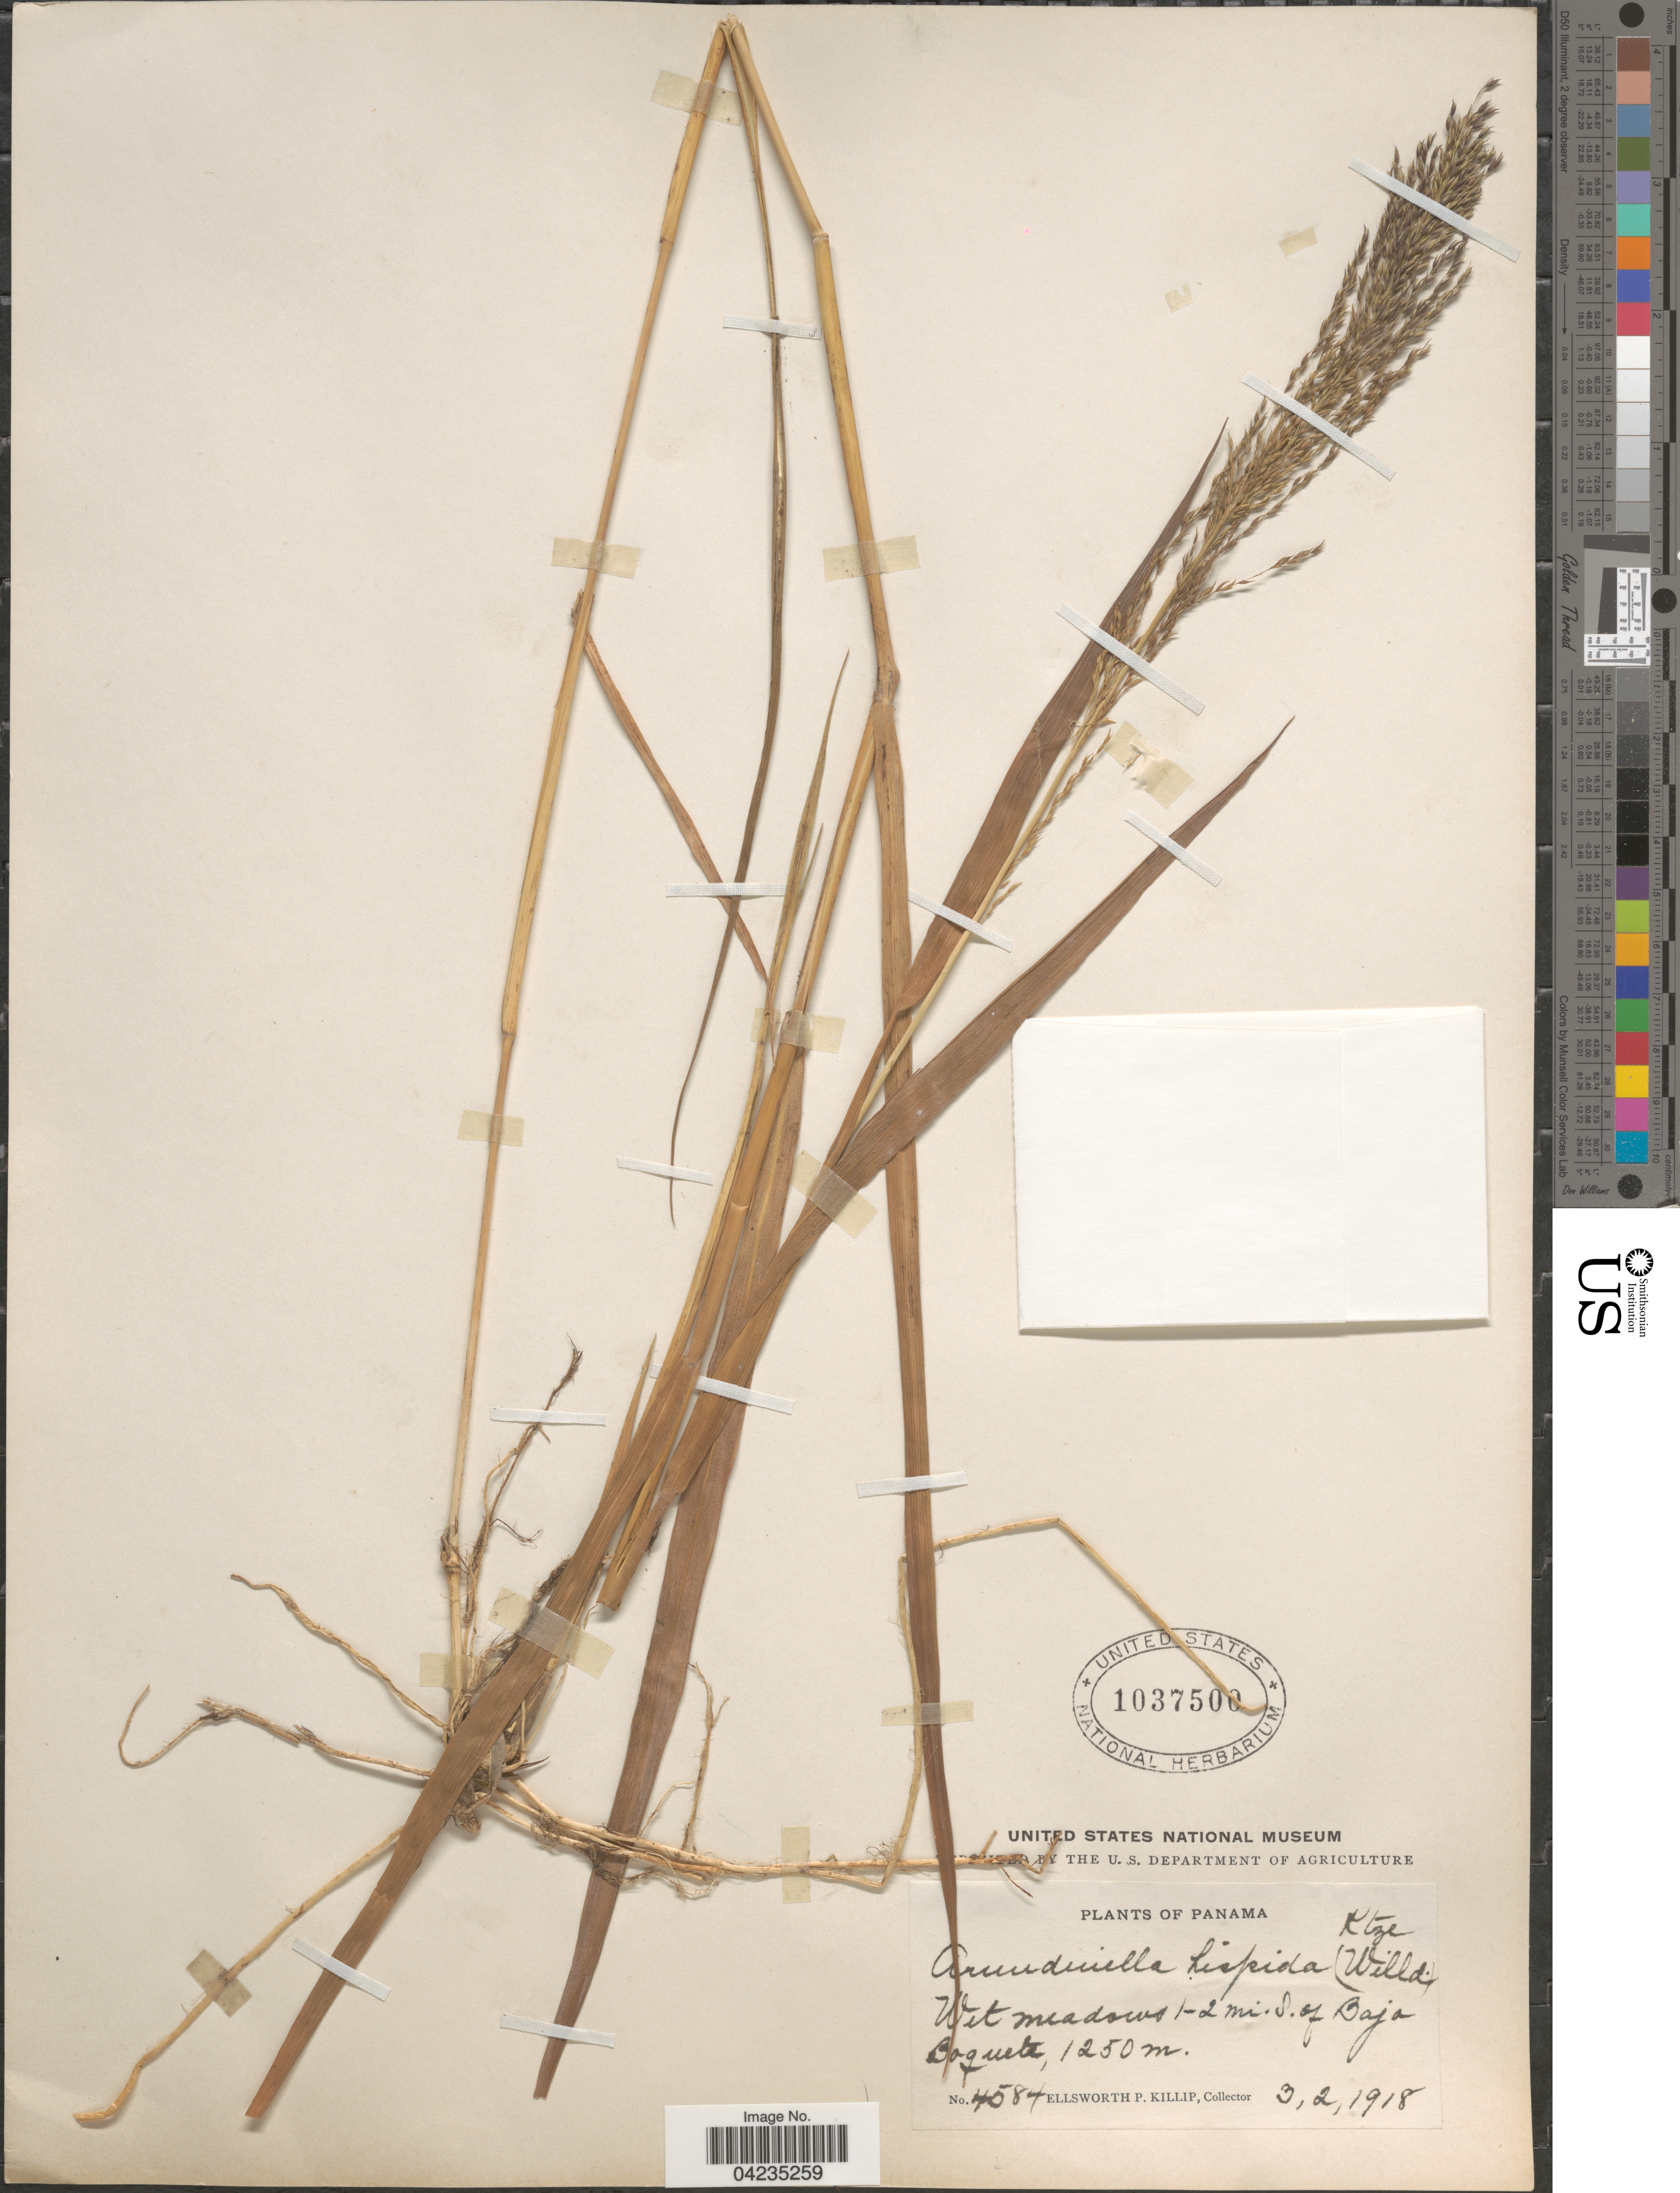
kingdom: Plantae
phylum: Tracheophyta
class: Liliopsida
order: Poales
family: Poaceae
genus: Arundinella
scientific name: Arundinella hispida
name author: (Humb. & Bonpl. ex Willd.) Kuntze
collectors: E. P. Killip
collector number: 4584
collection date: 1918-02-03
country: Panama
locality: Wet meadows 1-2 mi. S. of Baja Boquete.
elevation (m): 1250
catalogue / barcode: US 1037500